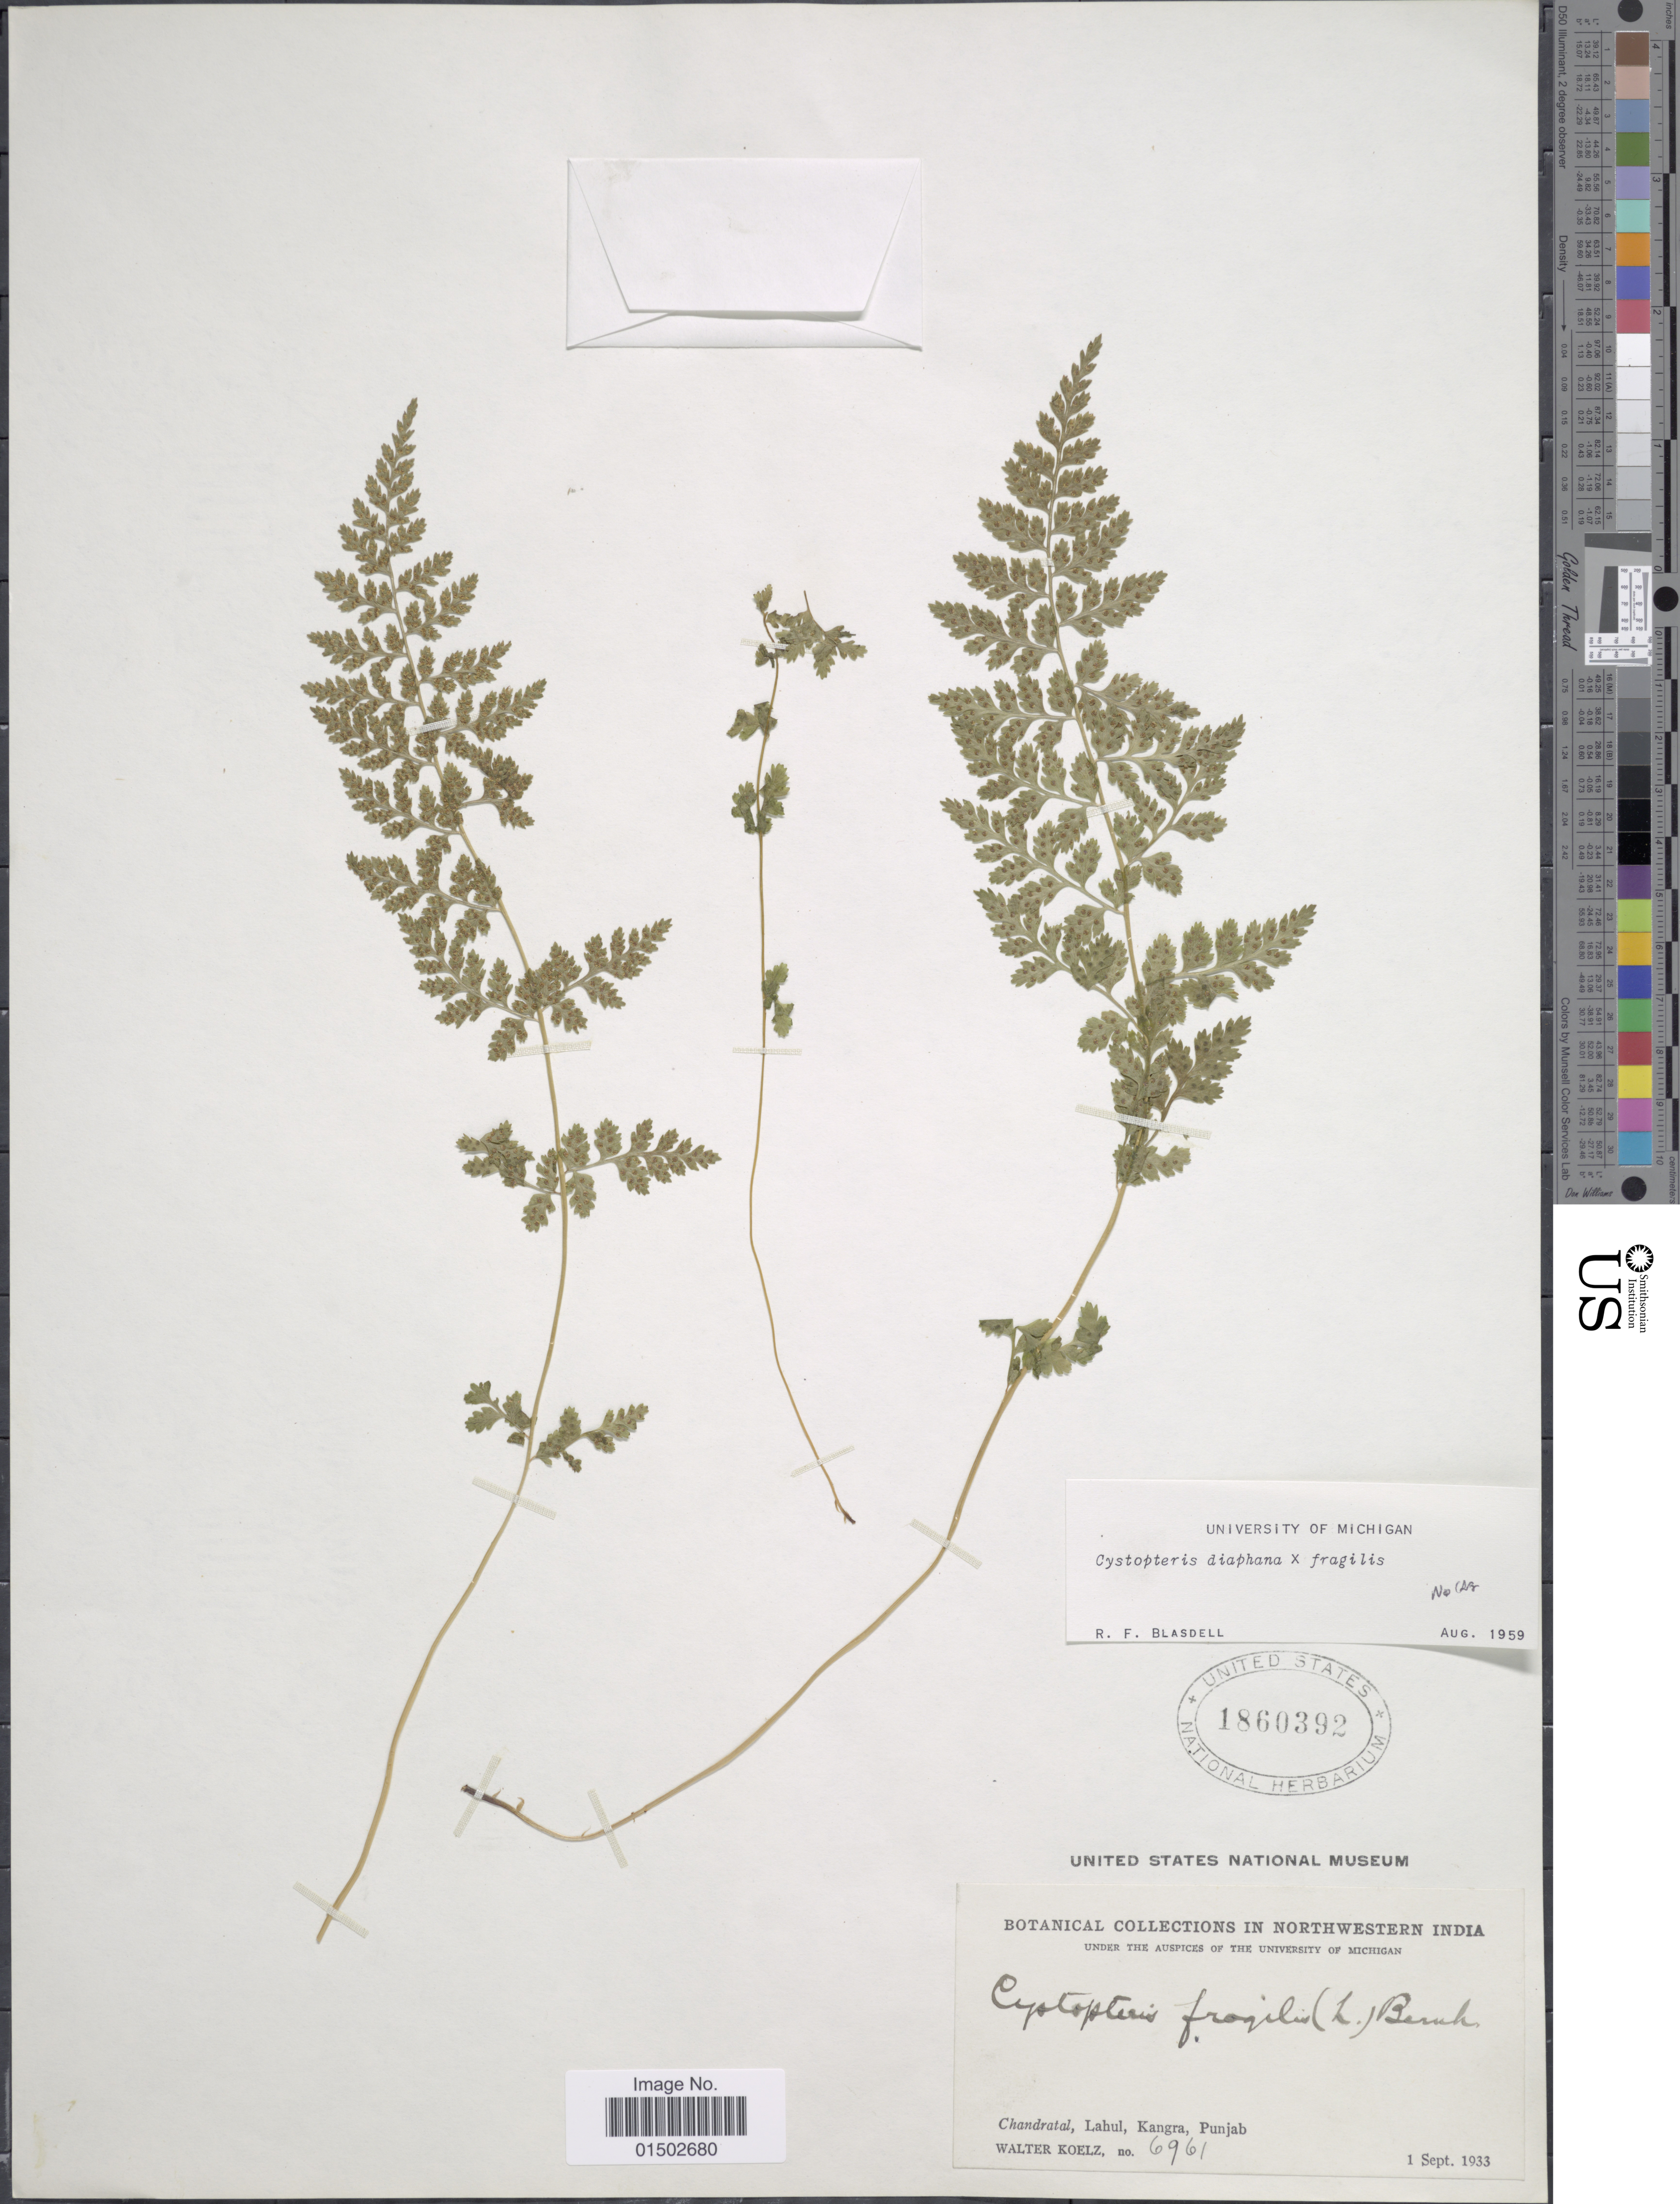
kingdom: Plantae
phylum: Tracheophyta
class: Polypodiopsida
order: Polypodiales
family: Cystopteridaceae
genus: Cystopteris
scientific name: Cystopteris diaphana x C. fragilis (L.) Bernh.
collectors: W. N. Koelz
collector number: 6961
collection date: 1933-09-01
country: India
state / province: Himachal Pradesh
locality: Northwestern India, Chandratal, Lahul, Kangra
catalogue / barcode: US 1860392